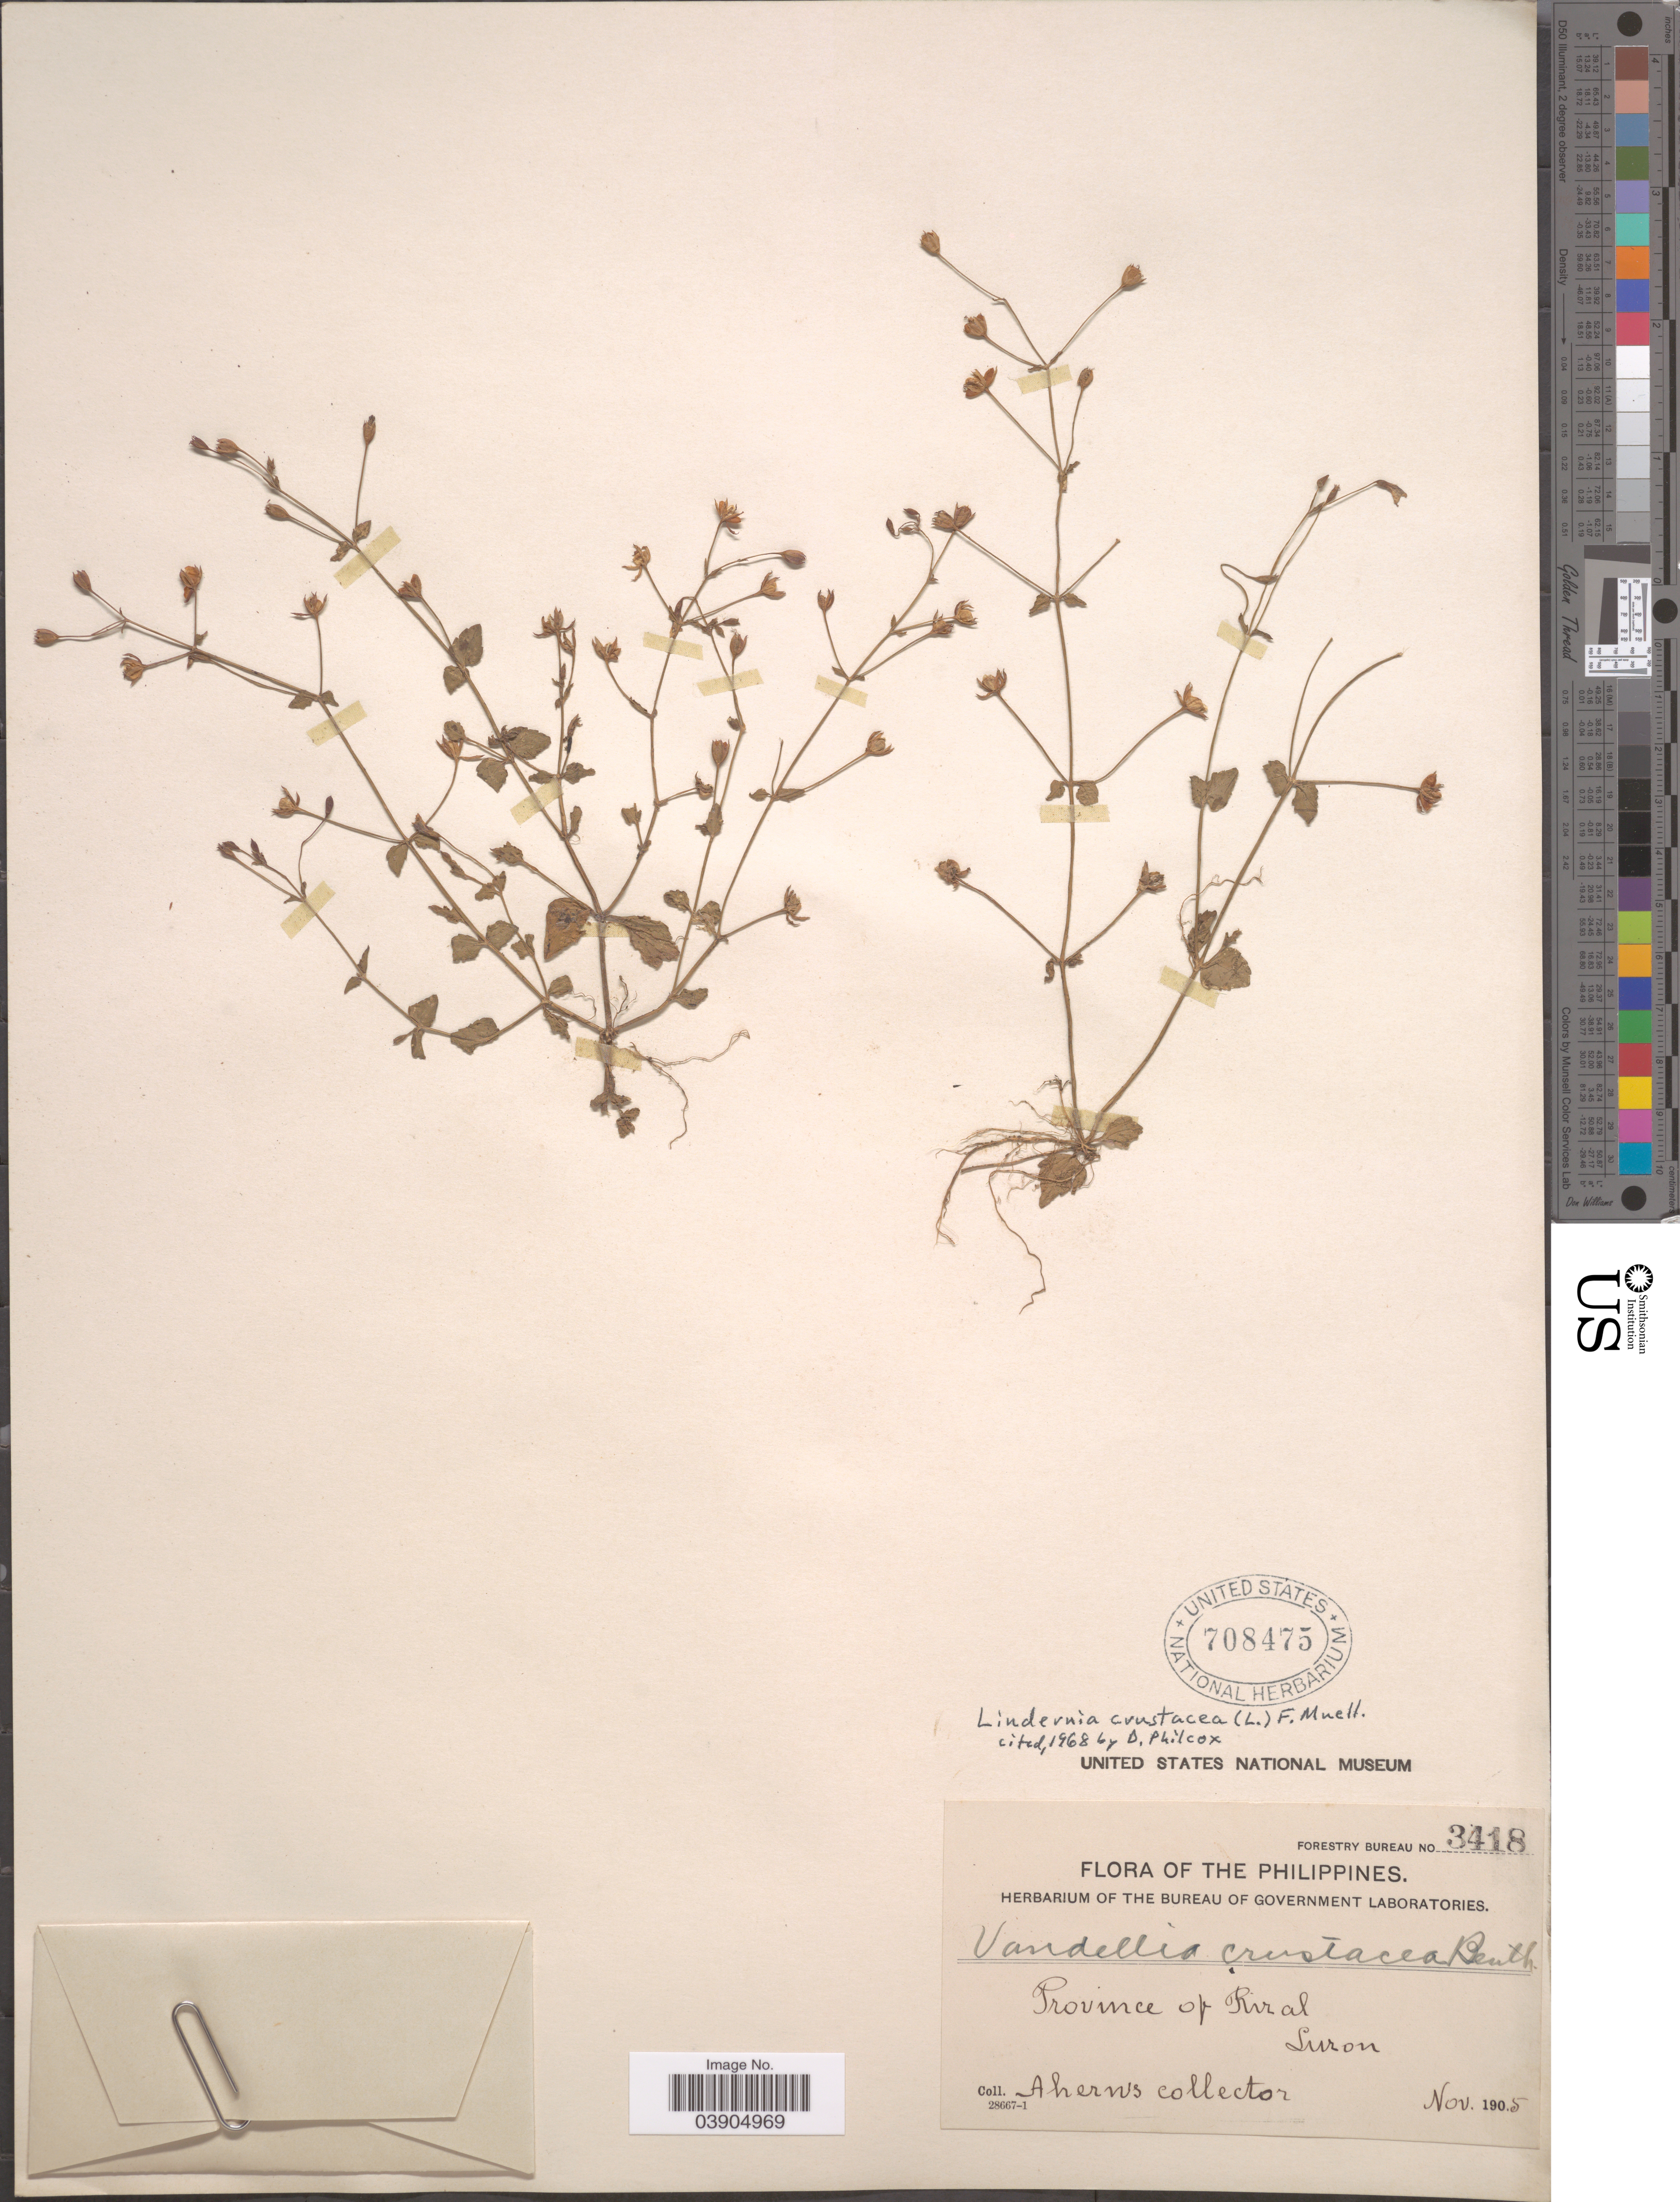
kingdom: Plantae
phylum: Tracheophyta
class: Magnoliopsida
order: Lamiales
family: Linderniaceae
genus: Lindernia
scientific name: Lindernia crustacea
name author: (L.) F. Muell.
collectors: Ahern's collector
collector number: Forestry Bureau 3418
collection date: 1905-11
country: Philippines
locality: Province of Rizal, Luzon.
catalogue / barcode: US 708475